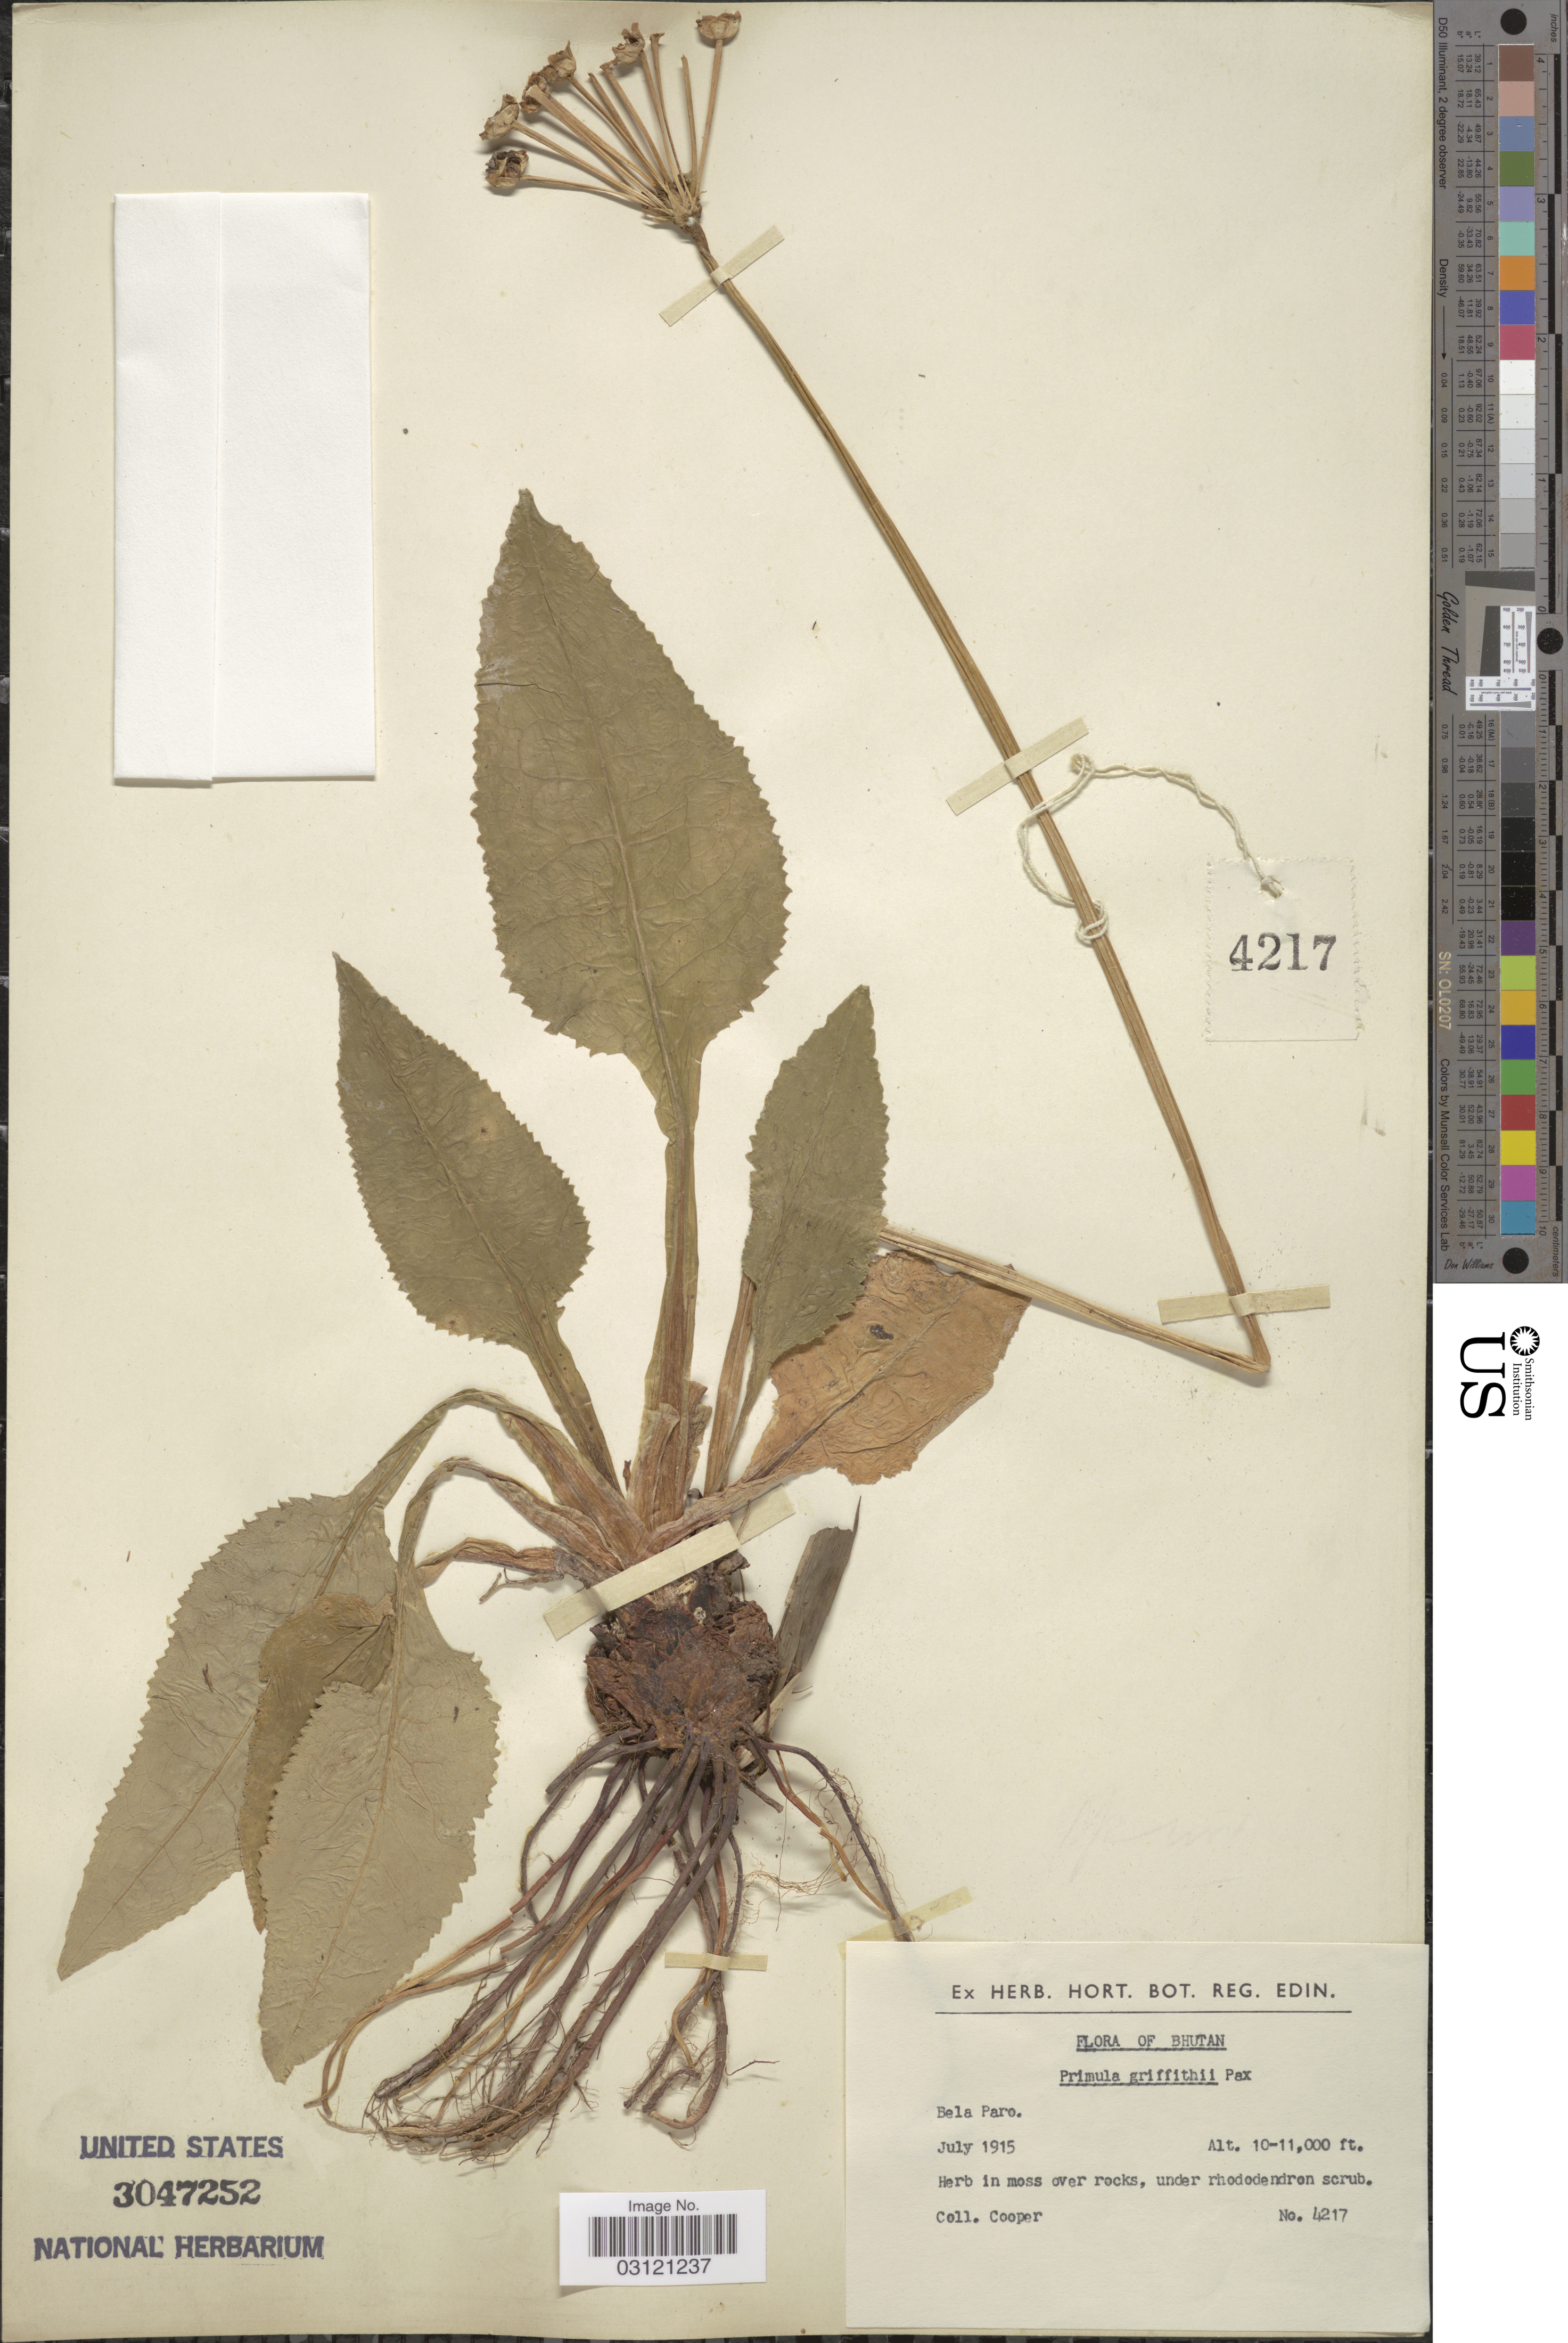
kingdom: Plantae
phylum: Tracheophyta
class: Magnoliopsida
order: Ericales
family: Primulaceae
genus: Primula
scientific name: Primula griffithii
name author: (Watt) Pax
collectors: -. Cooper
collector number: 4217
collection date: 1915-07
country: Bhutan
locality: Bela Paro.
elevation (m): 3048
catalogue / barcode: US 3047252